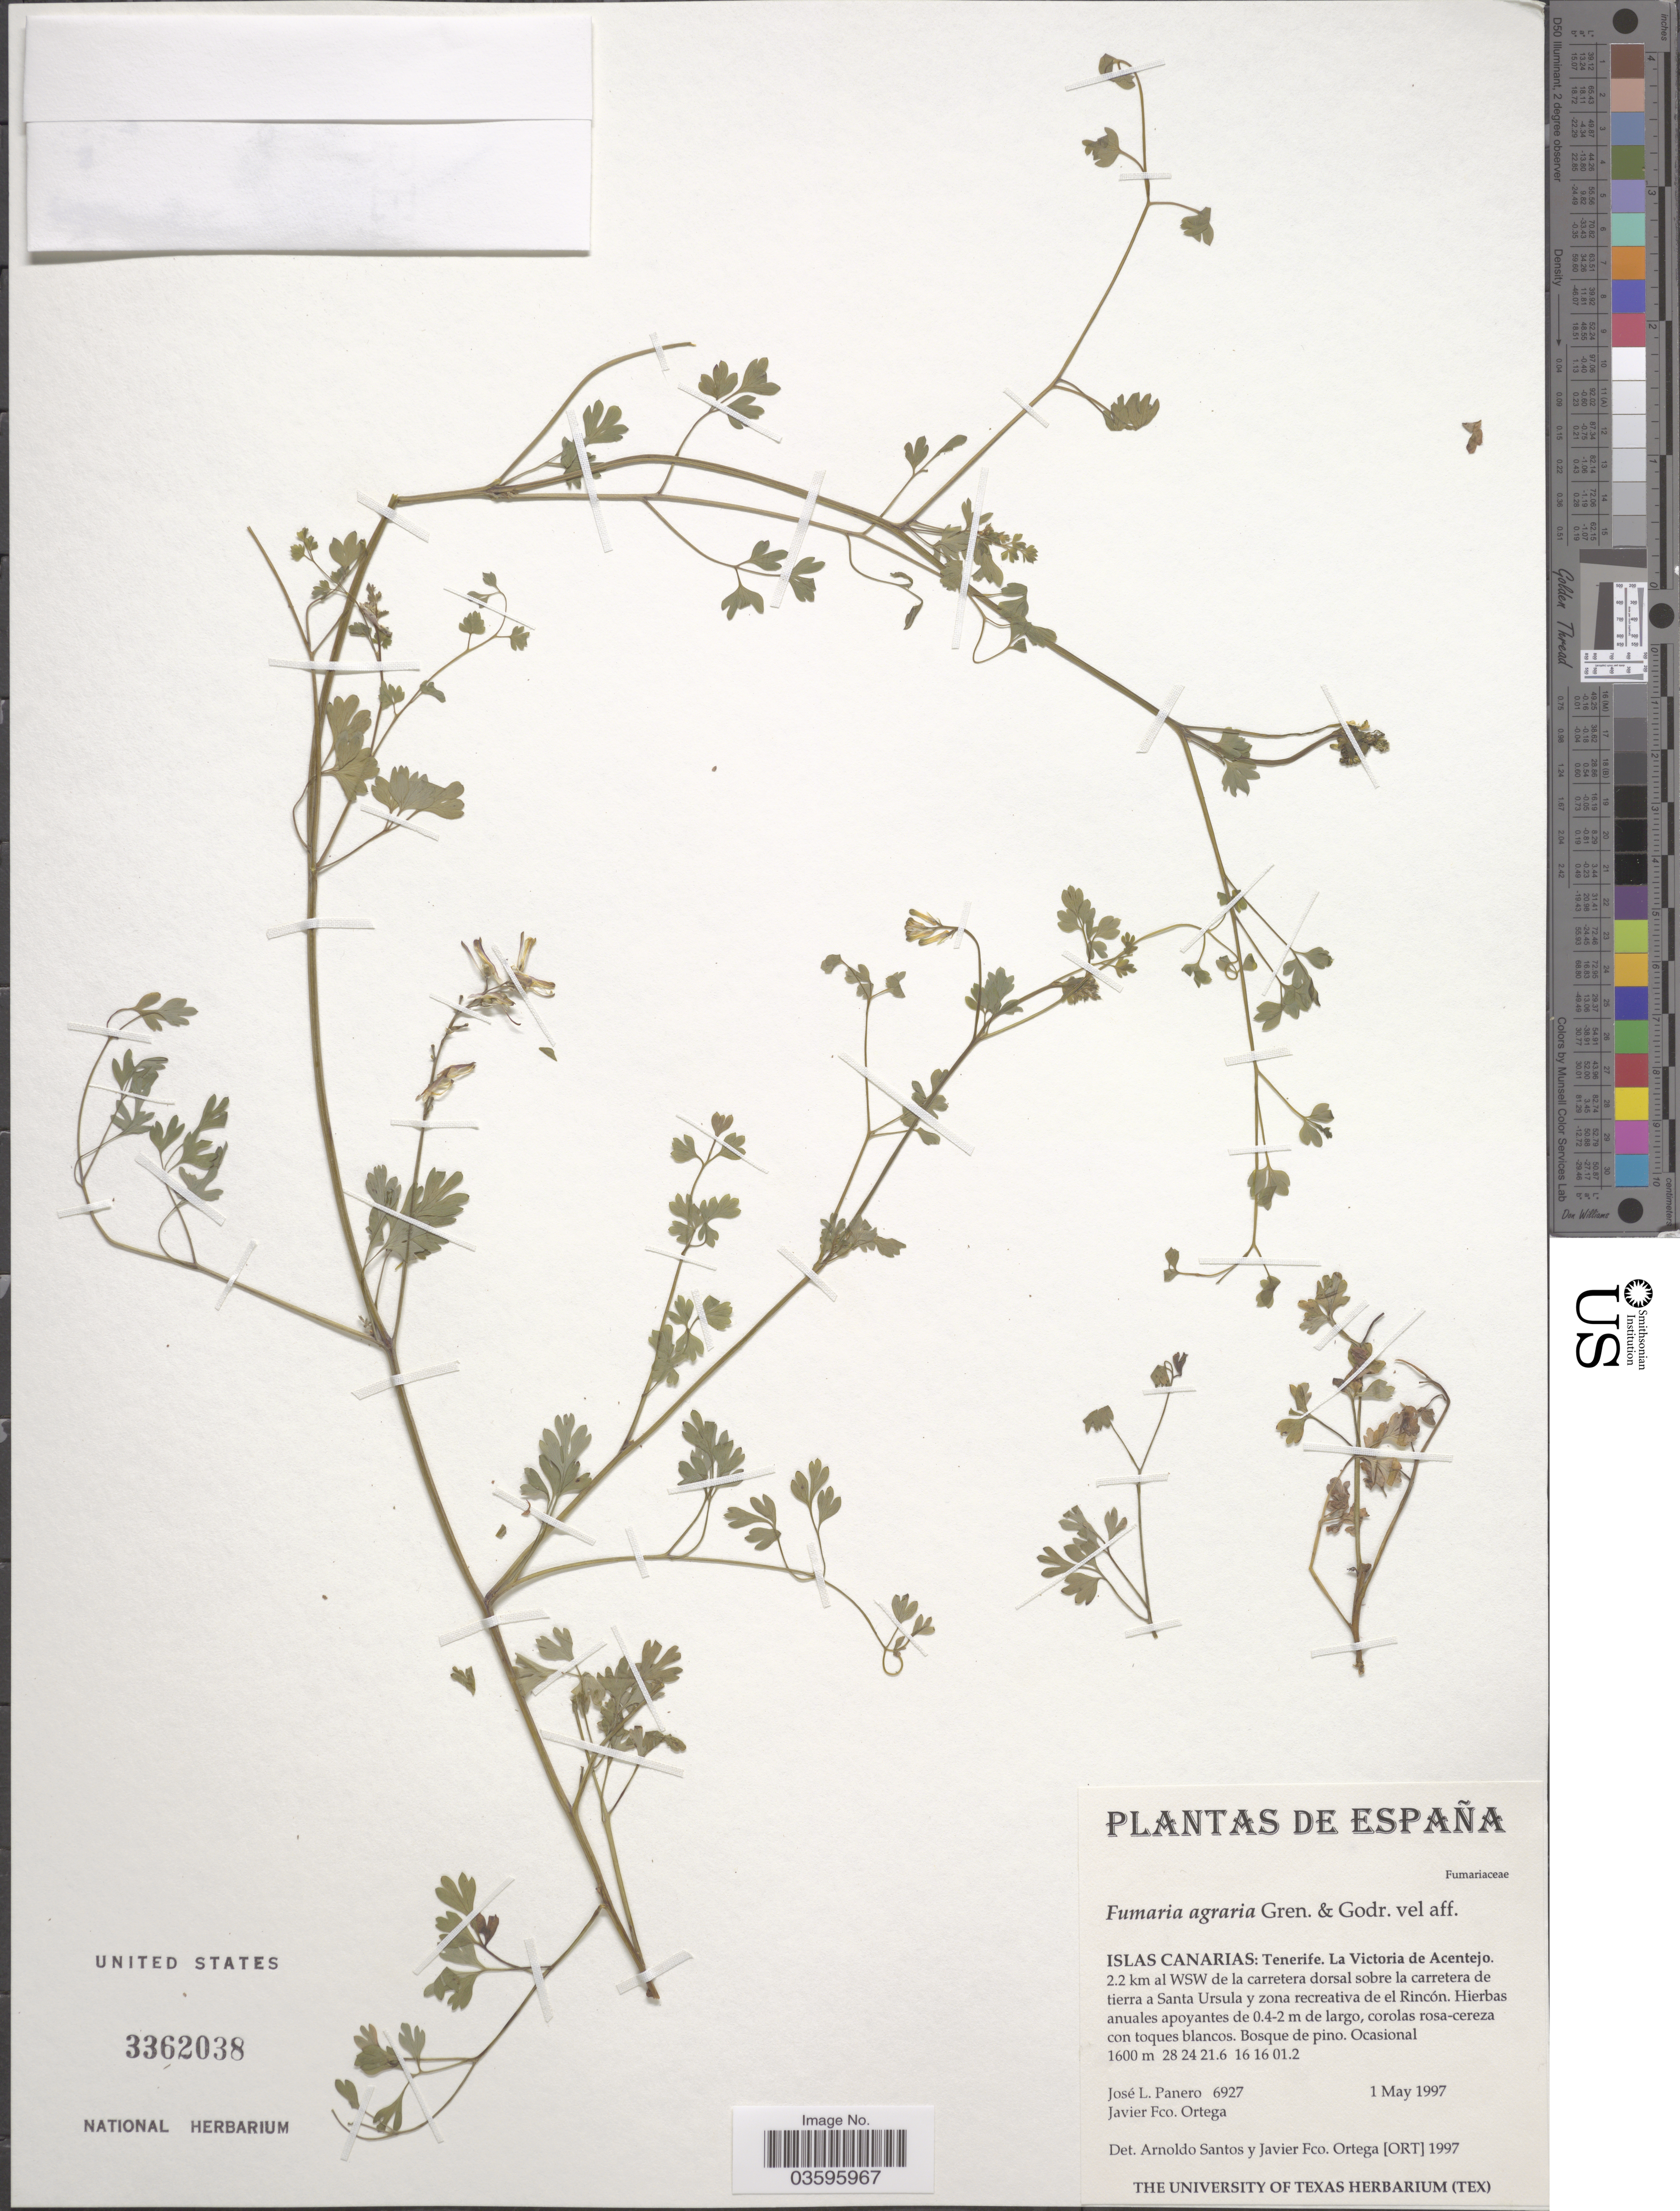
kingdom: Plantae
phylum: Tracheophyta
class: Magnoliopsida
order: Ranunculales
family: Papaveraceae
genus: Fumaria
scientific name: Fumaria agraria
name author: Lag.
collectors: J. L. Panero & J. Ortega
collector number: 6927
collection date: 1997-05-01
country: Spain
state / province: Canarias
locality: Islas Canarias: Tenerife. La Victoria de Acentejo. 2.2 km WSW de la carretera dorsal sobre la carretera de tierra a Santa Ursula y zona recreativa de el Rincón.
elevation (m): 1600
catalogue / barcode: US 3362038